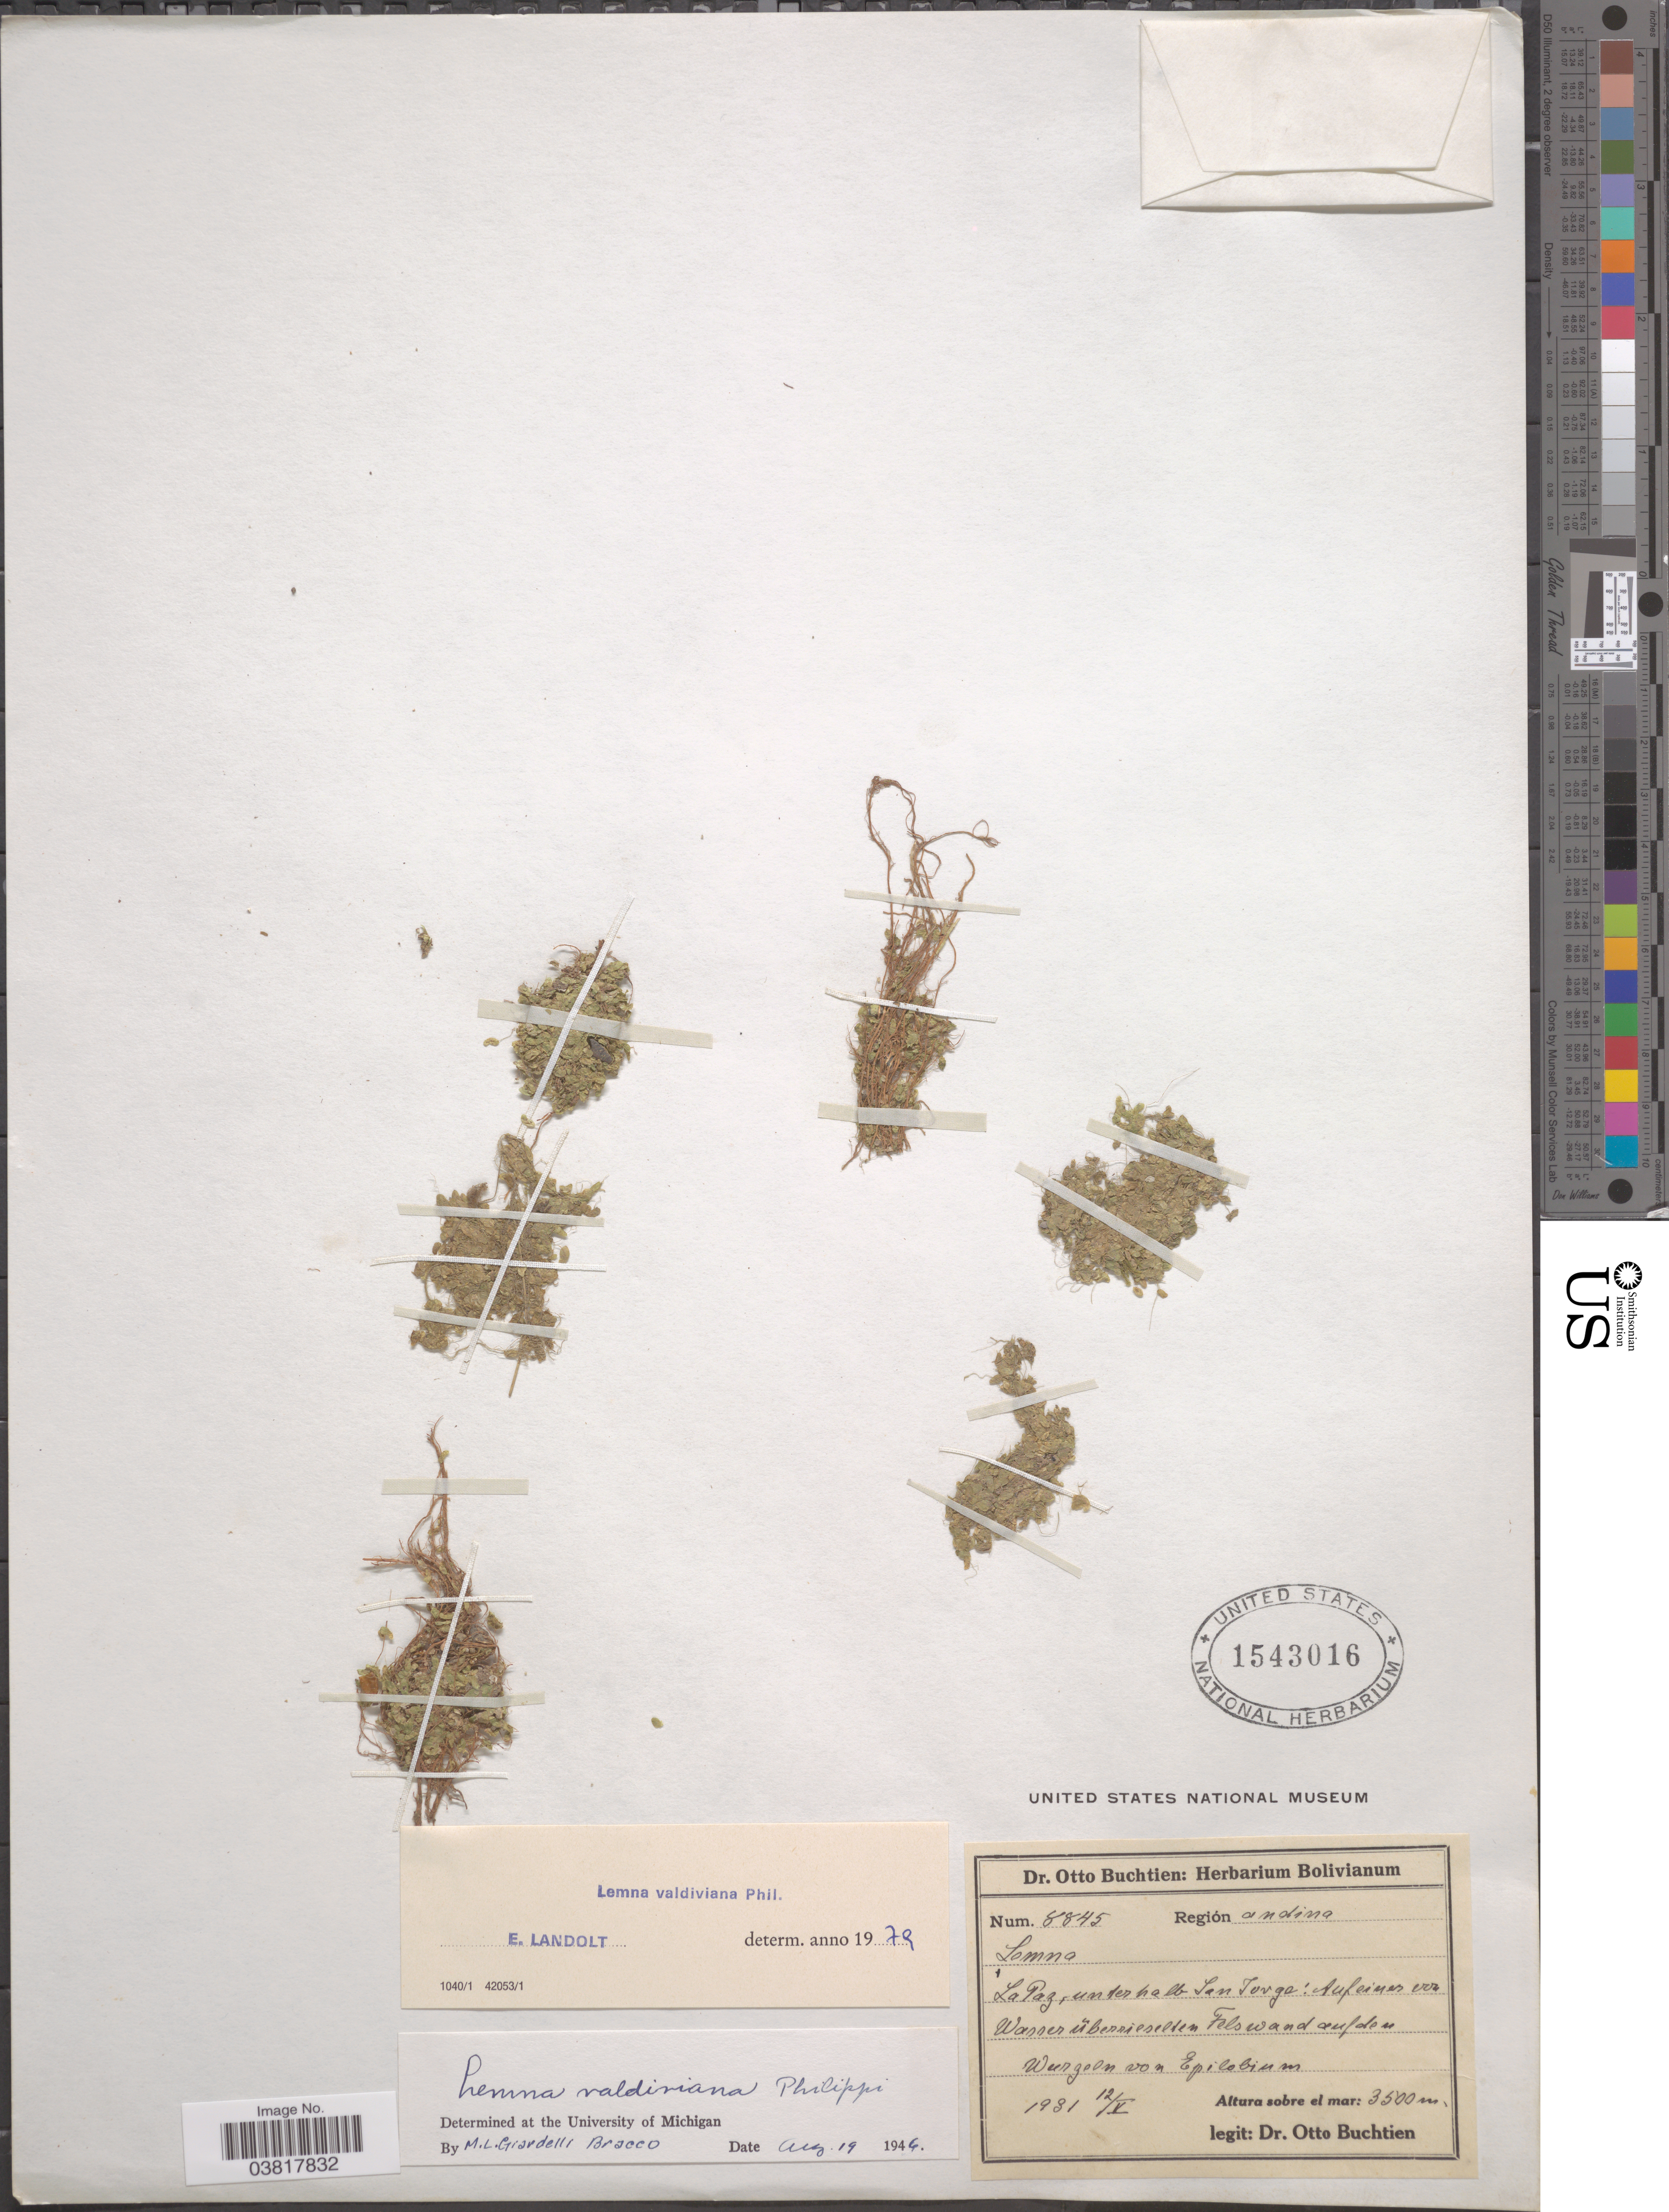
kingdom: Plantae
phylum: Tracheophyta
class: Liliopsida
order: Alismatales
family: Araceae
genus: Lemna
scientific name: Lemna valdiviana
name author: Phil.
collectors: O. Buchtien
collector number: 8845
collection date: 1931-05-12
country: Bolivia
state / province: La Paz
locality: Región Andina. Unterhalb San Jorge.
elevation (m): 3500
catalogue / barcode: US 1543016